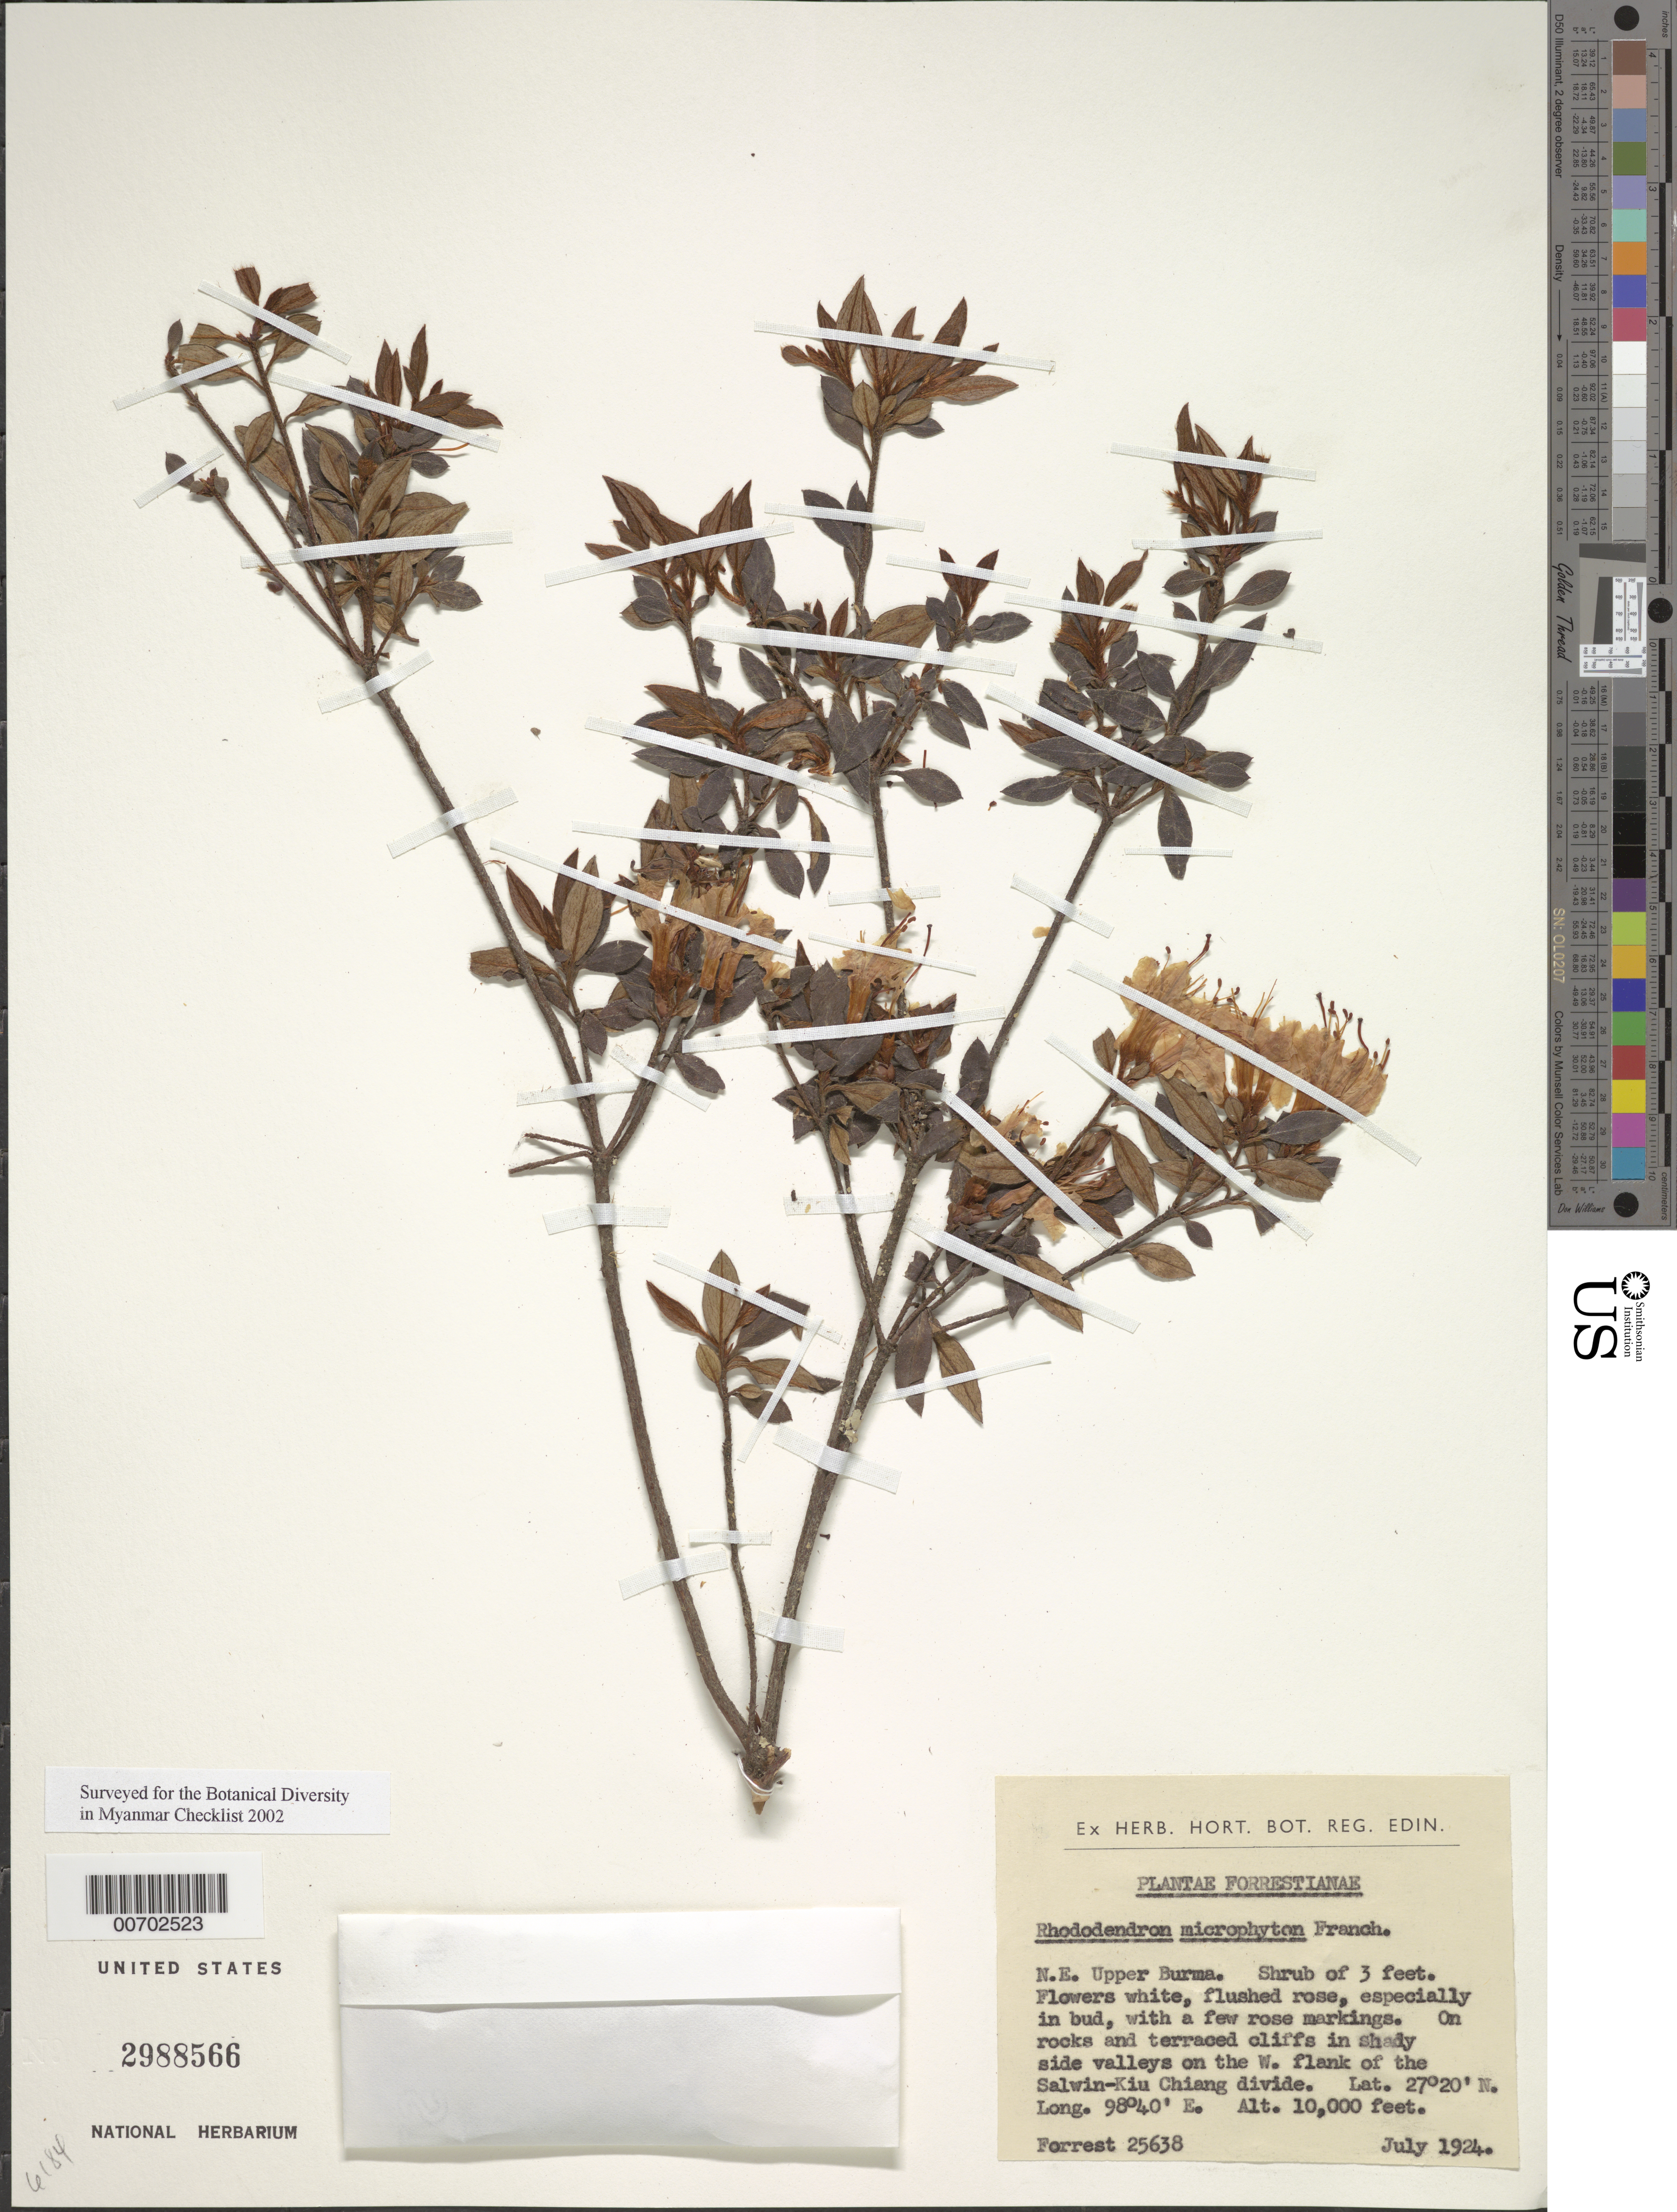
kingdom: Plantae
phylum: Tracheophyta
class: Magnoliopsida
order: Ericales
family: Ericaceae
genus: Rhododendron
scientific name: Rhododendron microphyton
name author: Franch.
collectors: G. Forrest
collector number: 25638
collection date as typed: Jul 1924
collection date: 1924-07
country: Myanmar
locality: Salwin-Kui Chiang Divide, W flank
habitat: On rocks and terraced cliffs in shade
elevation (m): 3048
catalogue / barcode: US 2988566